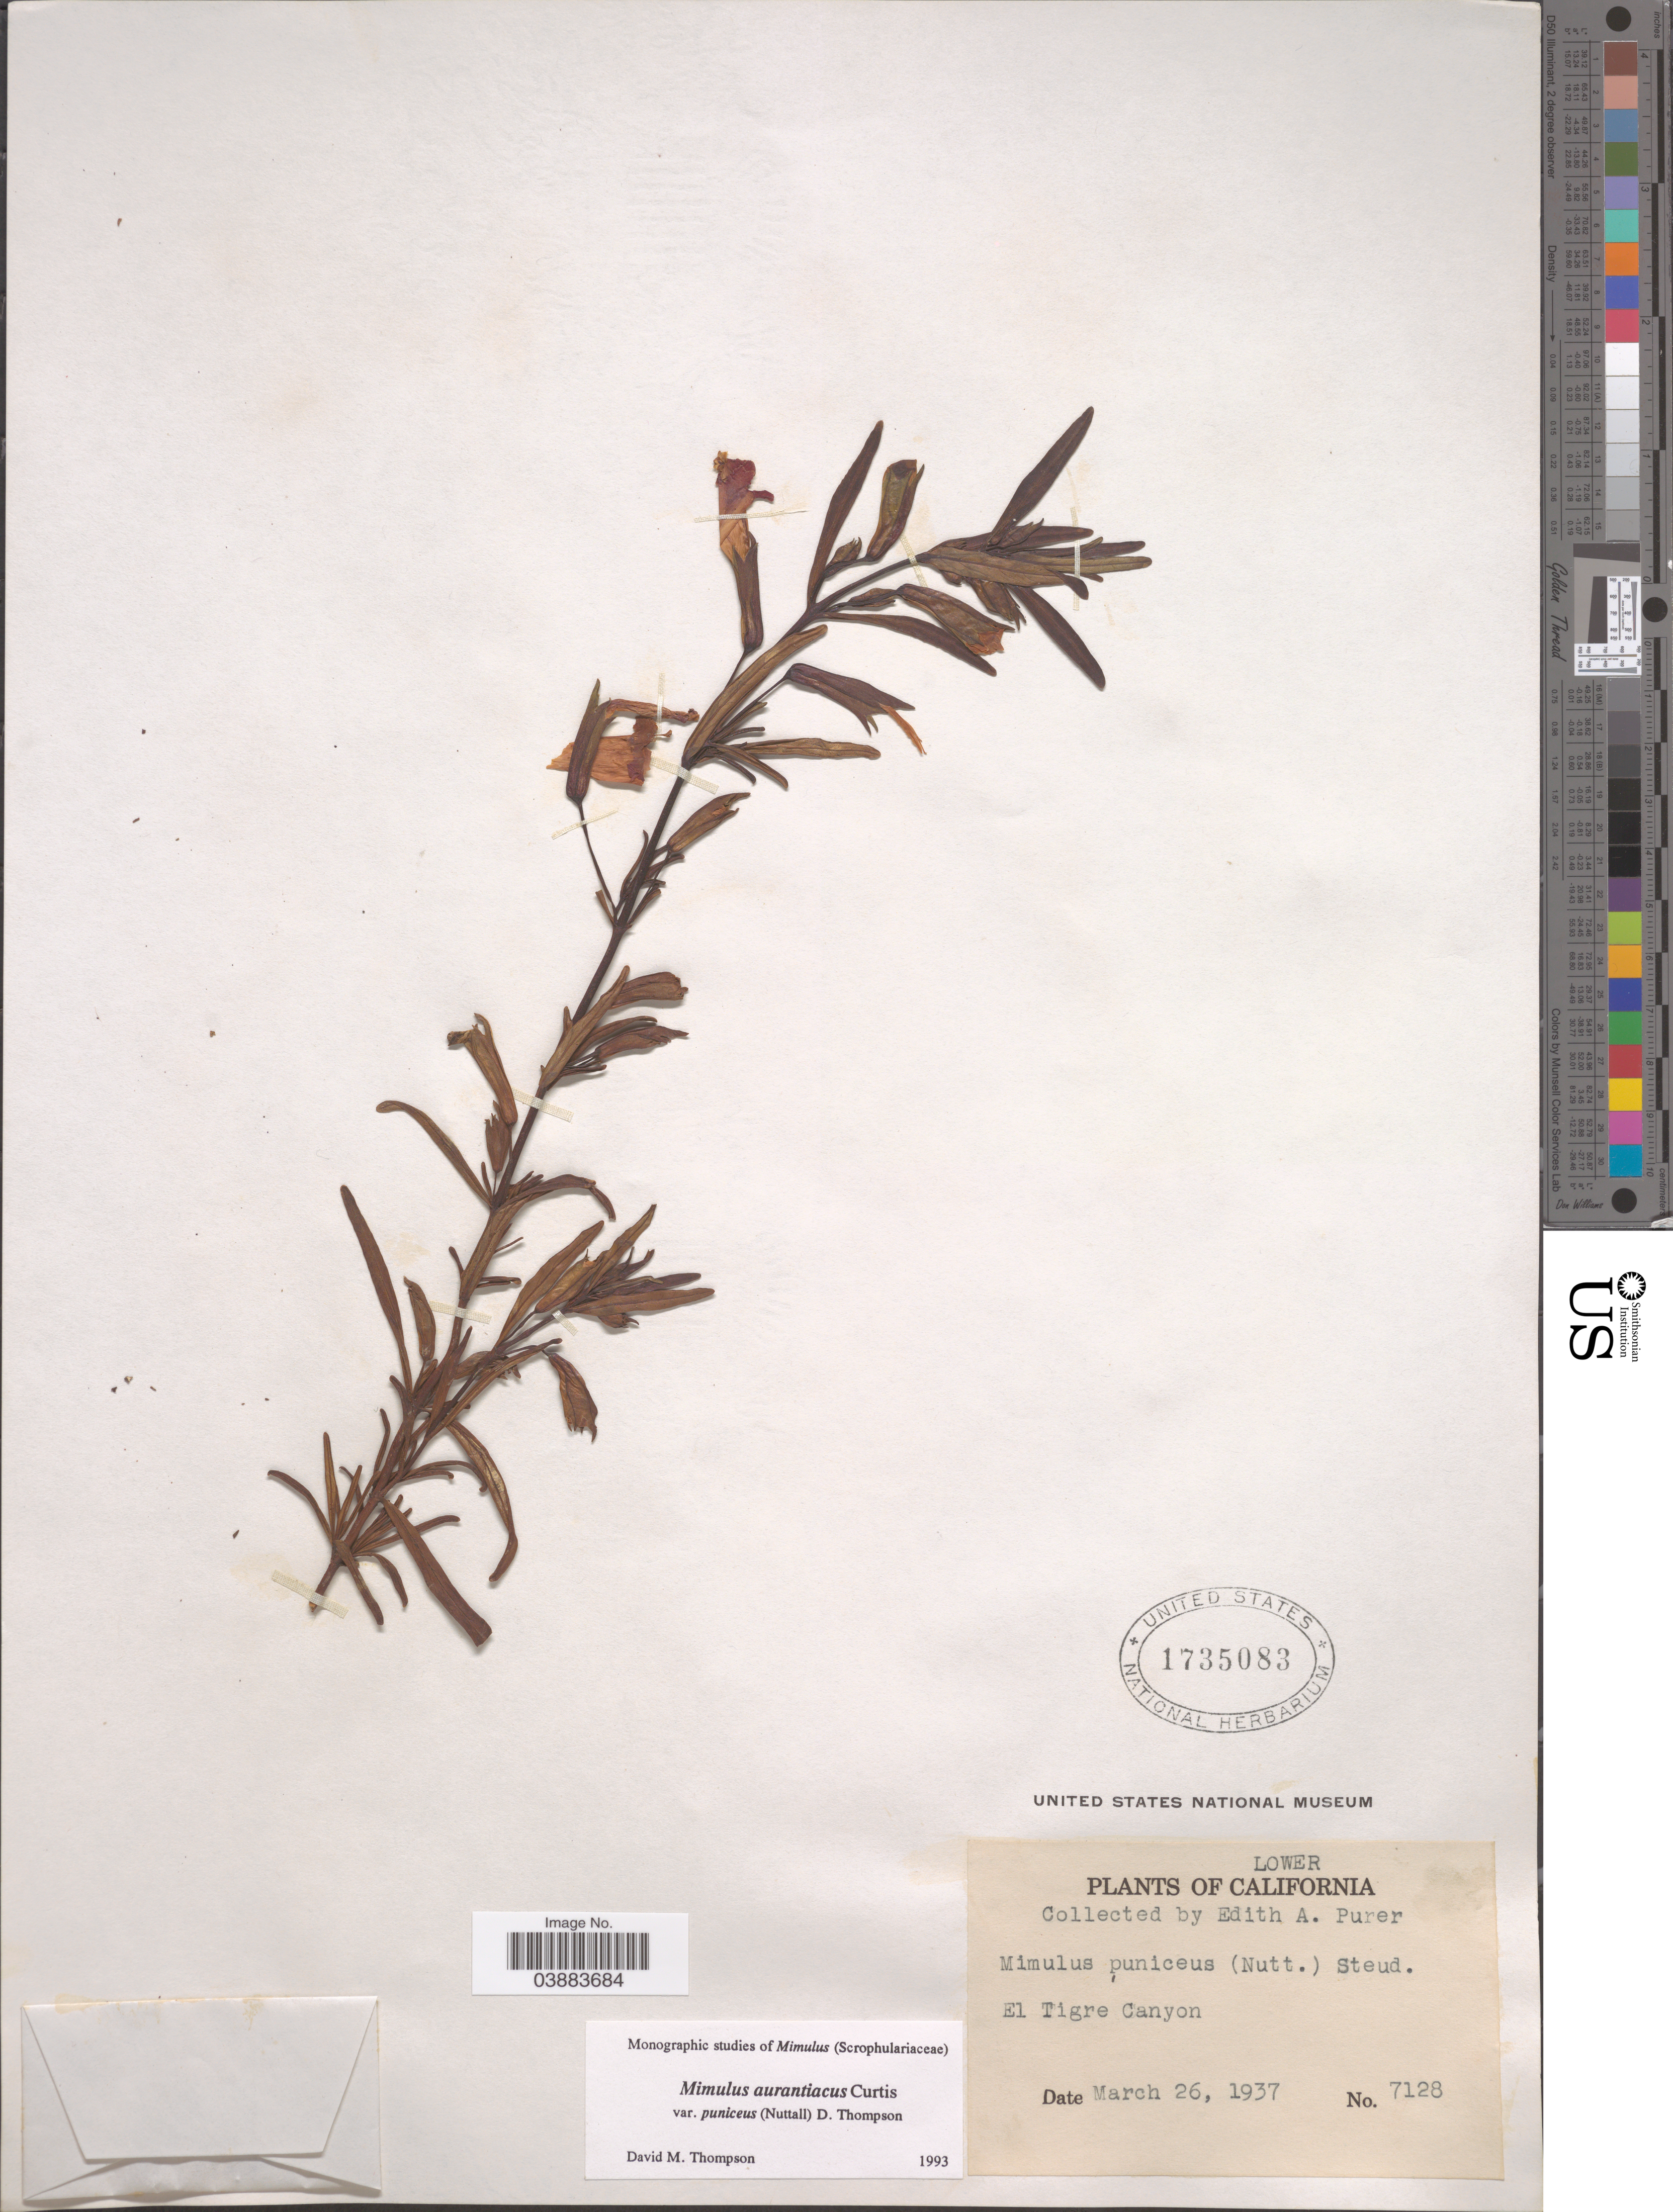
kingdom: Plantae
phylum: Tracheophyta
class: Magnoliopsida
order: Lamiales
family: Phrymaceae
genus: Diplacus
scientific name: Diplacus aurantiacus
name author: (Curtis) Jeps.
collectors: E. Purer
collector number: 7128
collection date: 1937-03-26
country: Mexico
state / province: Baja California Norte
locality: Lower California. El Tigre Canyon.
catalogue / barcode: US 1735083